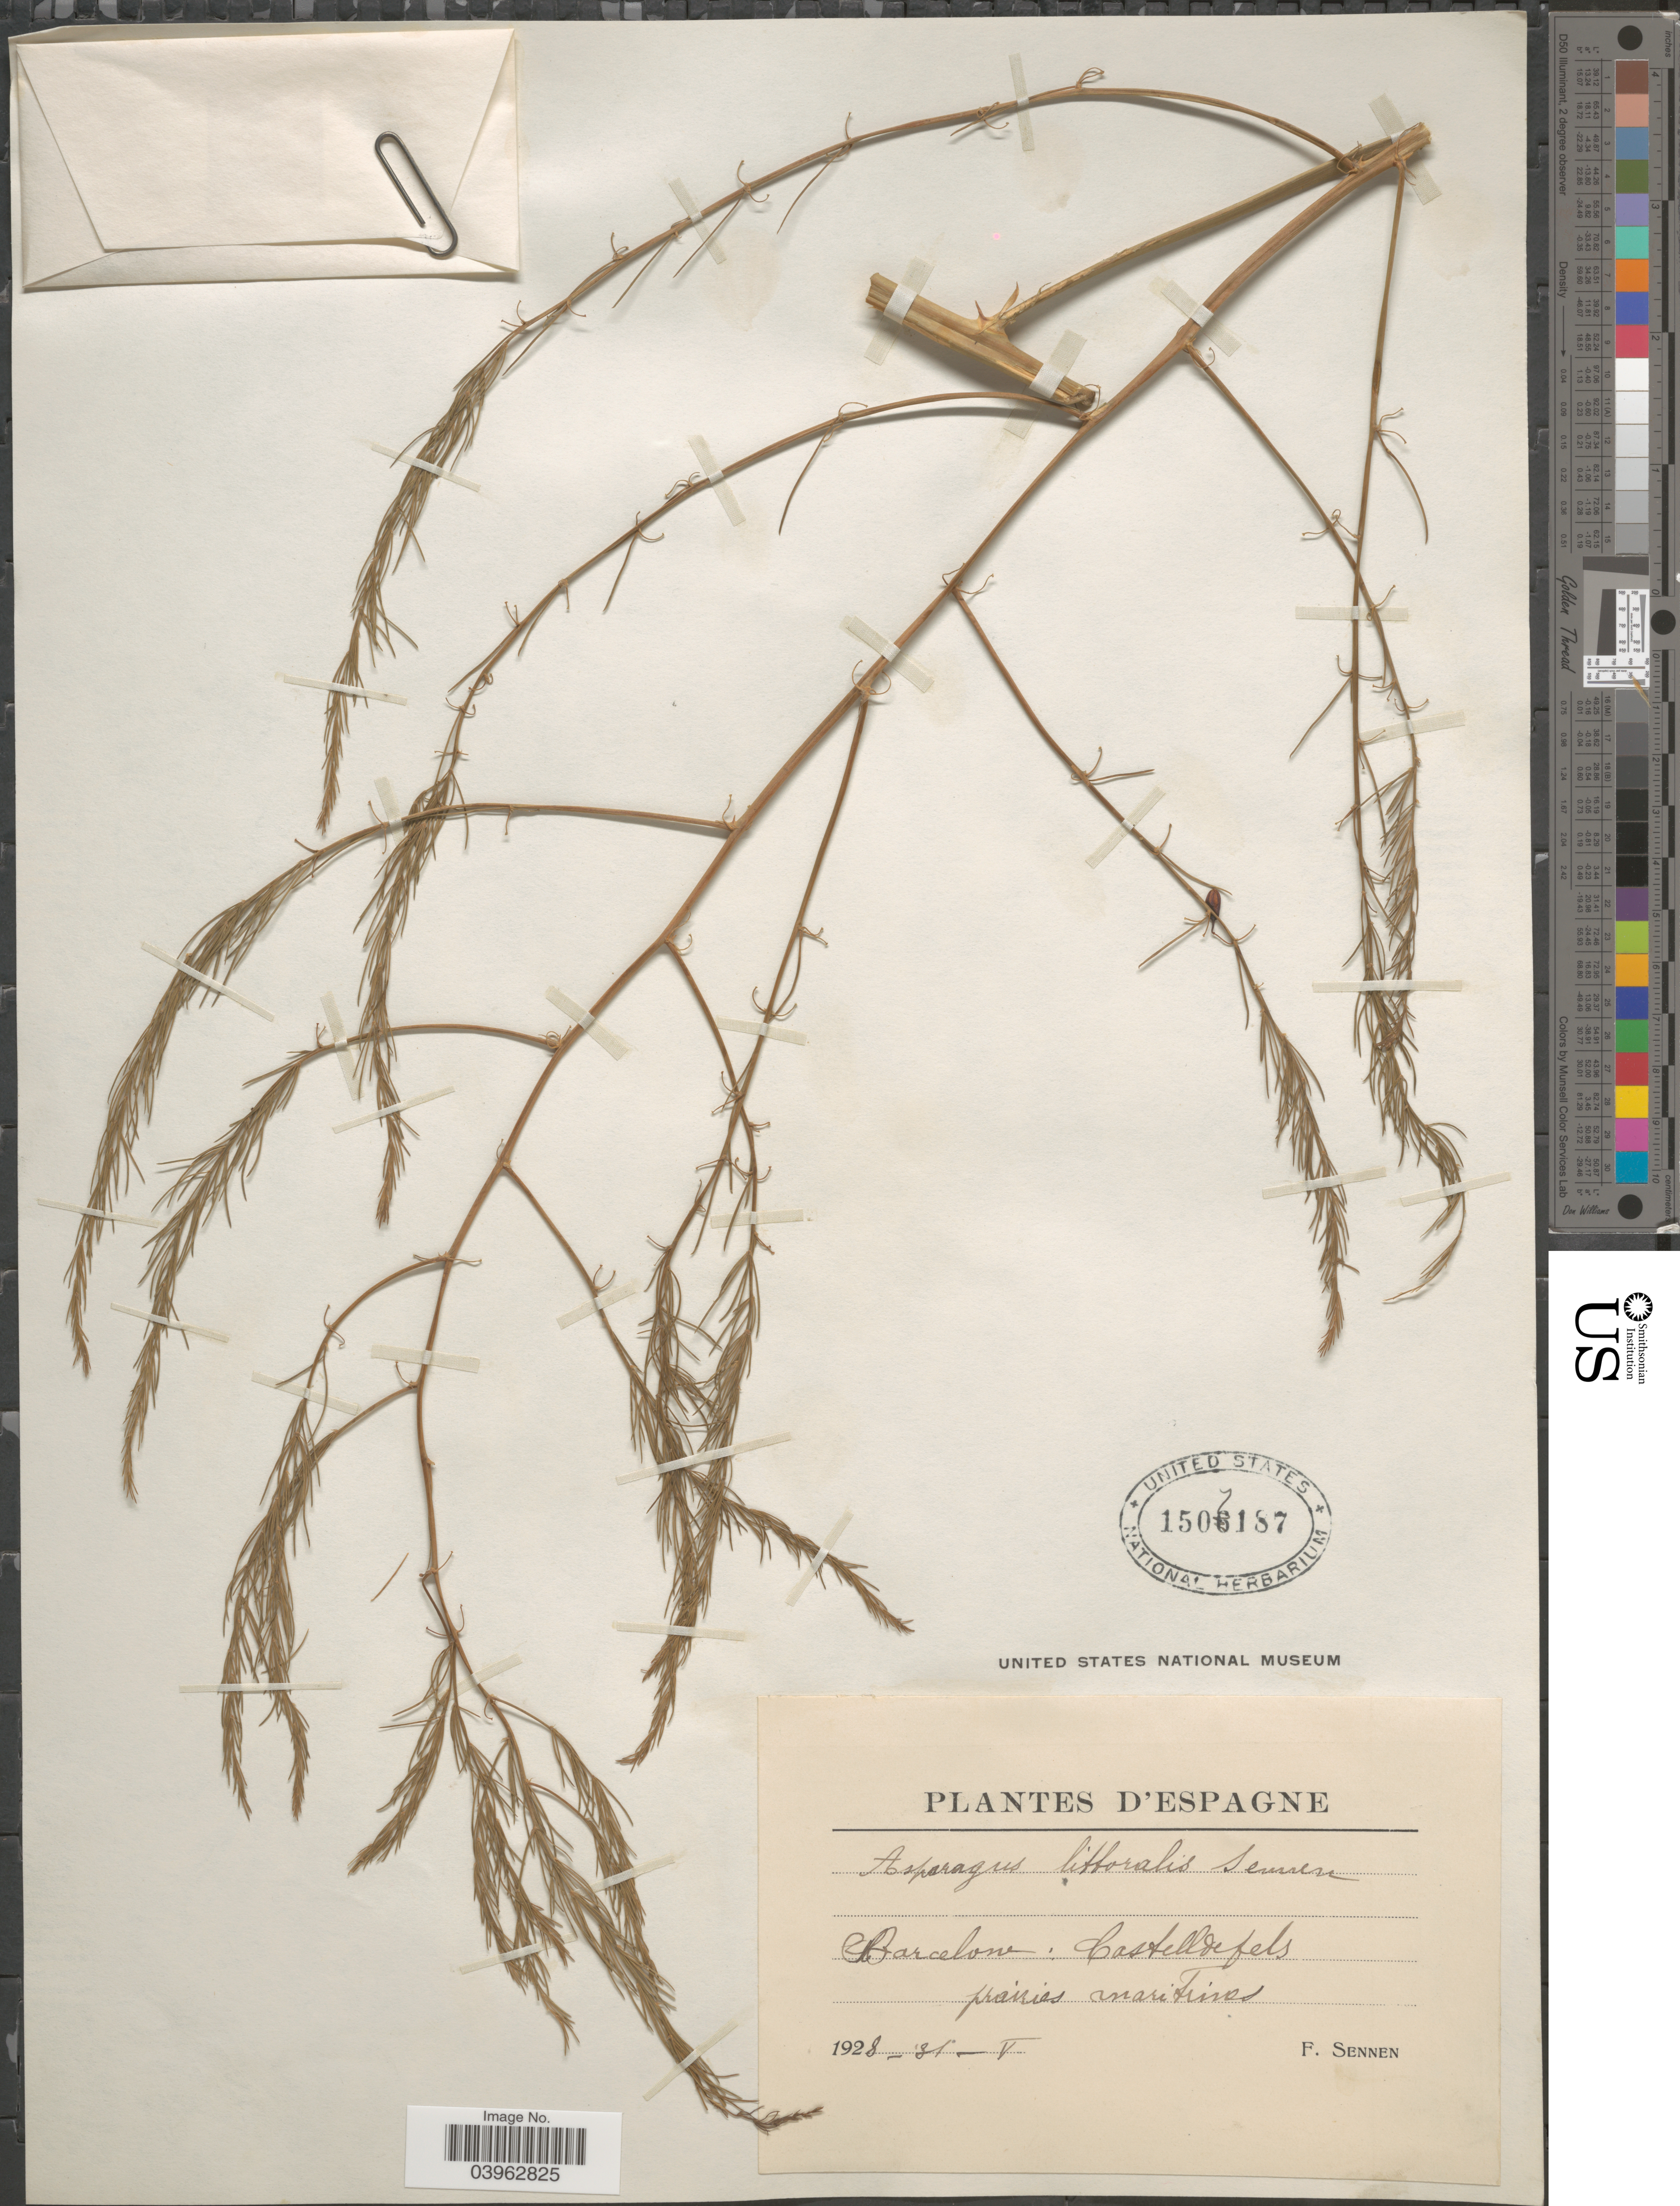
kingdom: Plantae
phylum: Tracheophyta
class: Liliopsida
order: Asparagales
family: Asparagaceae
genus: Asparagus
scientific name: Asparagus littoralis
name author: Steven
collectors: E. Sennen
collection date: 1928-05-31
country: Spain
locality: Espagne. Barcelone: Castelldefels, prairies maritimes.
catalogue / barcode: US 1507187